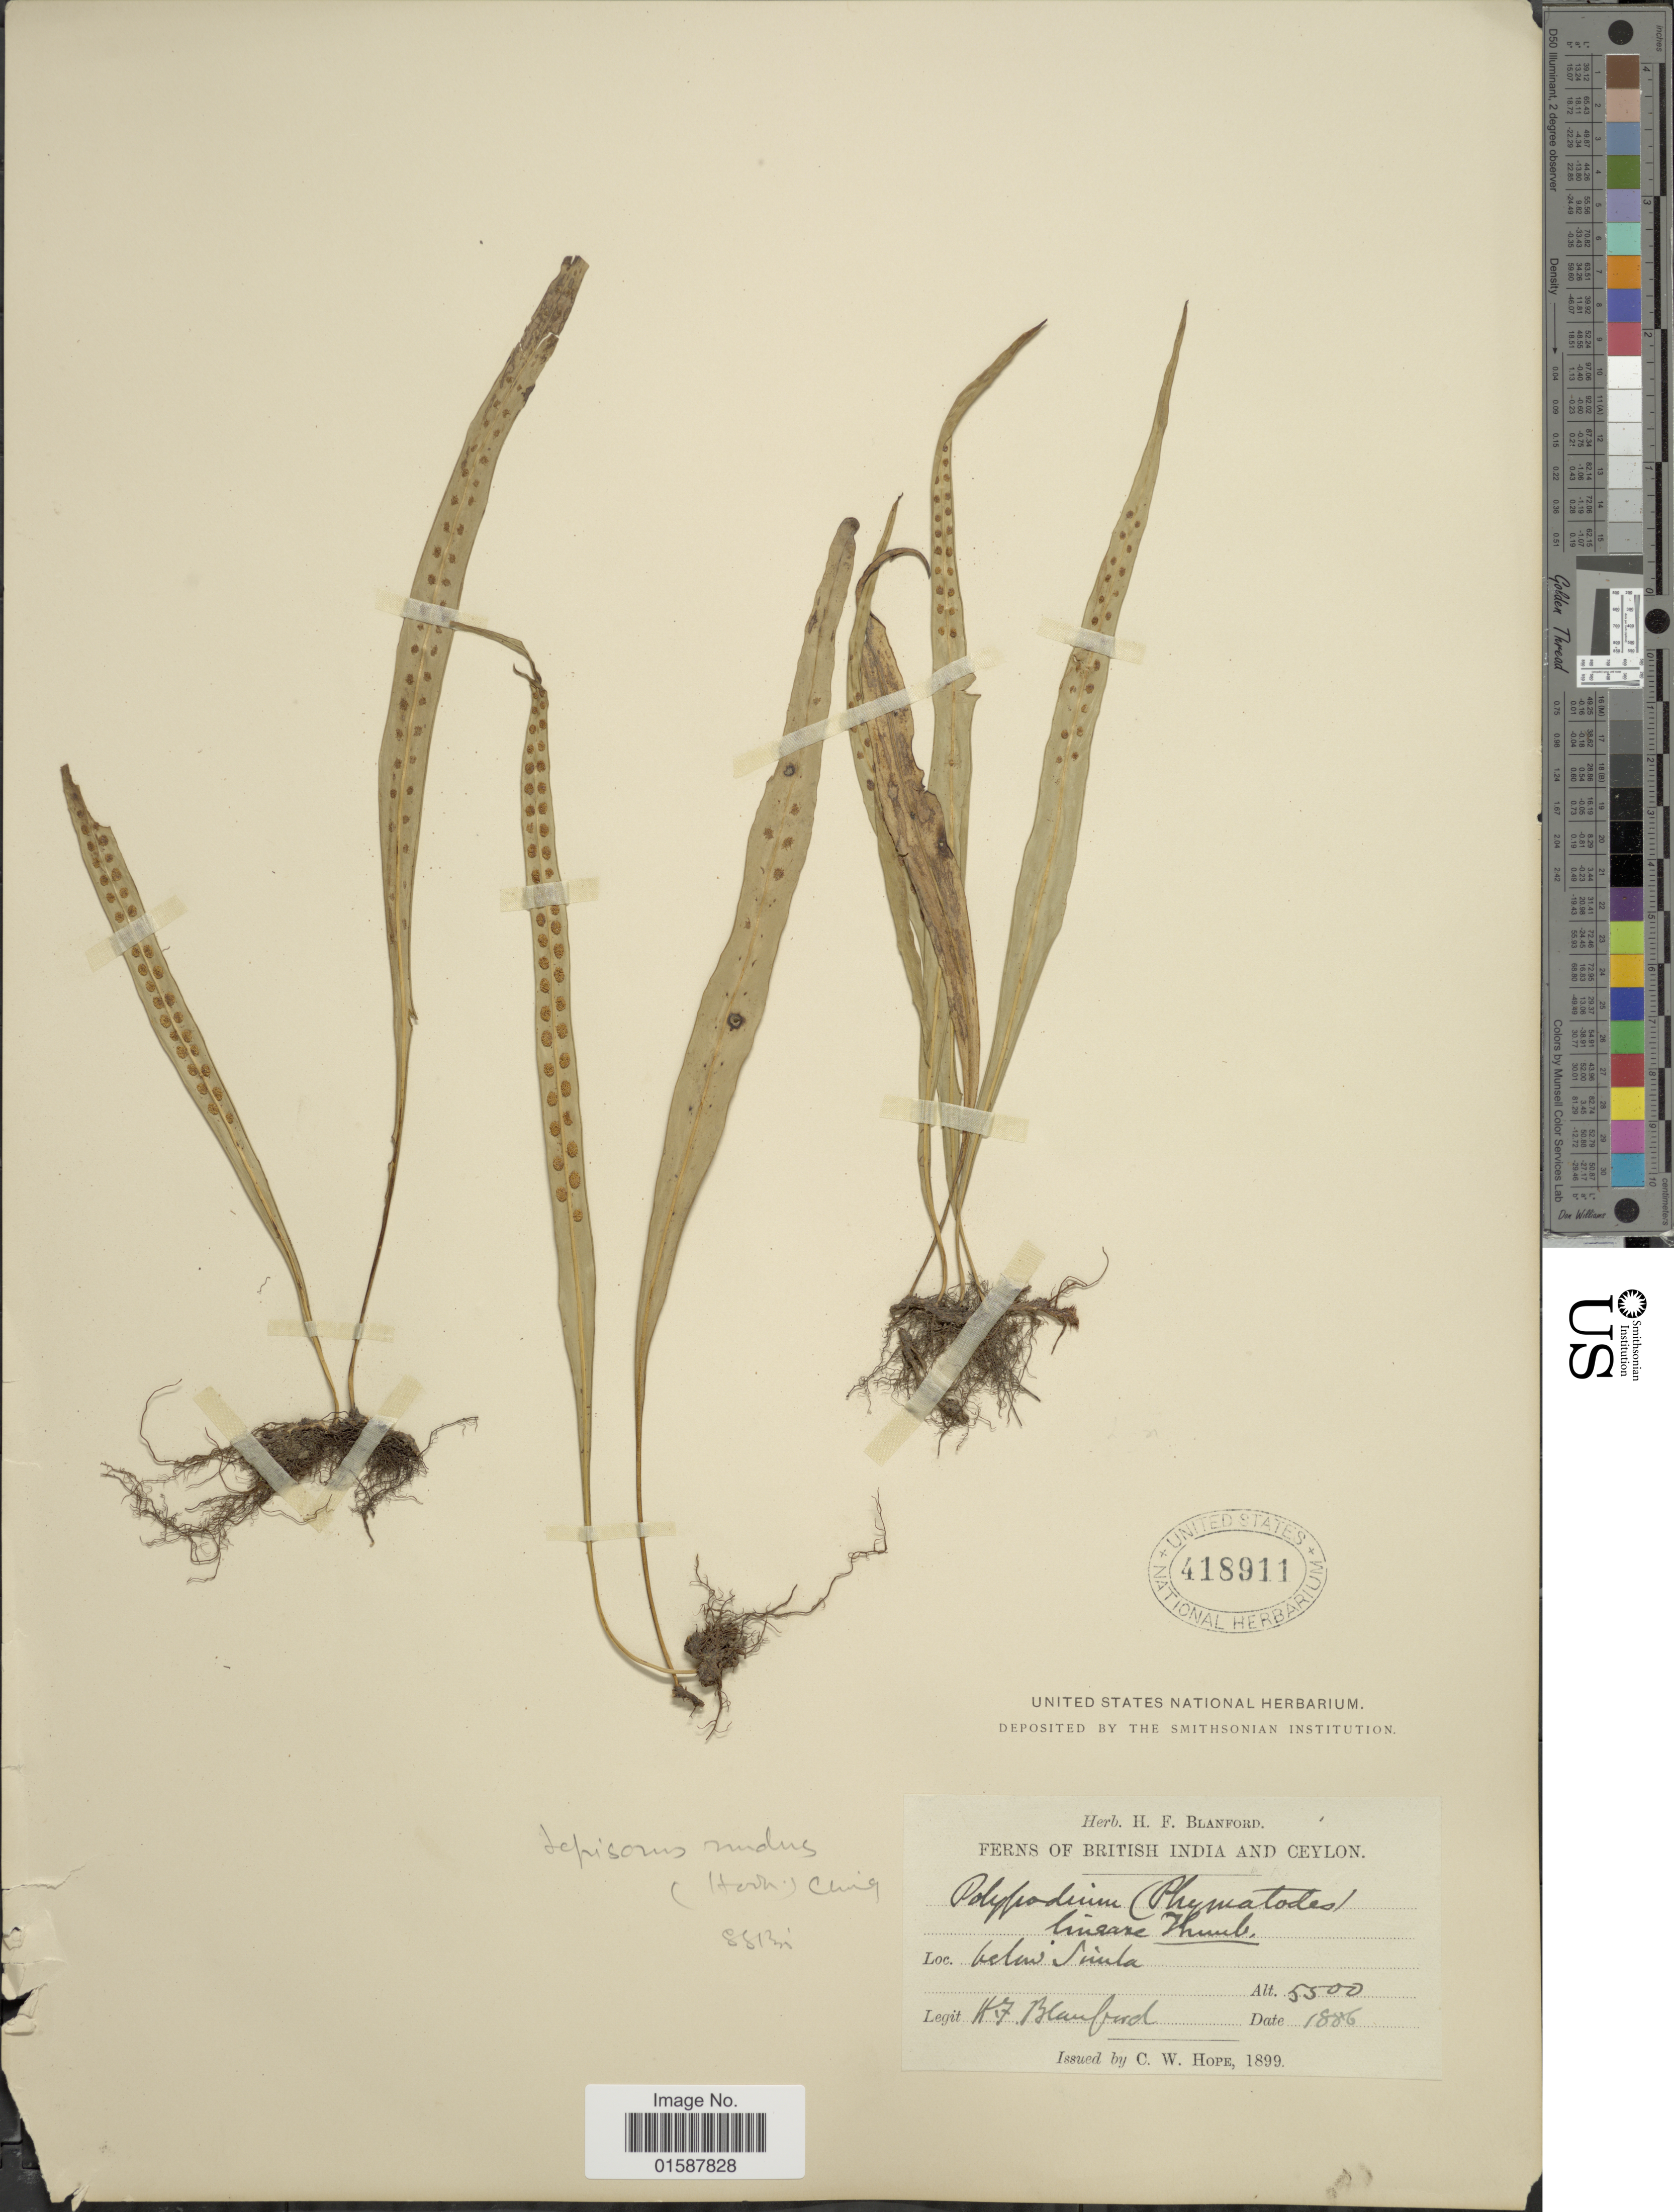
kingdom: Plantae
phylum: Tracheophyta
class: Polypodiopsida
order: Polypodiales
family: Polypodiaceae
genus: Lepisorus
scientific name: Lepisorus nuduisculum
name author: (Kunze)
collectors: H. Blanford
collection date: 1886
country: India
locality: British India and Ceylon. below Simla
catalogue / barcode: US 418911